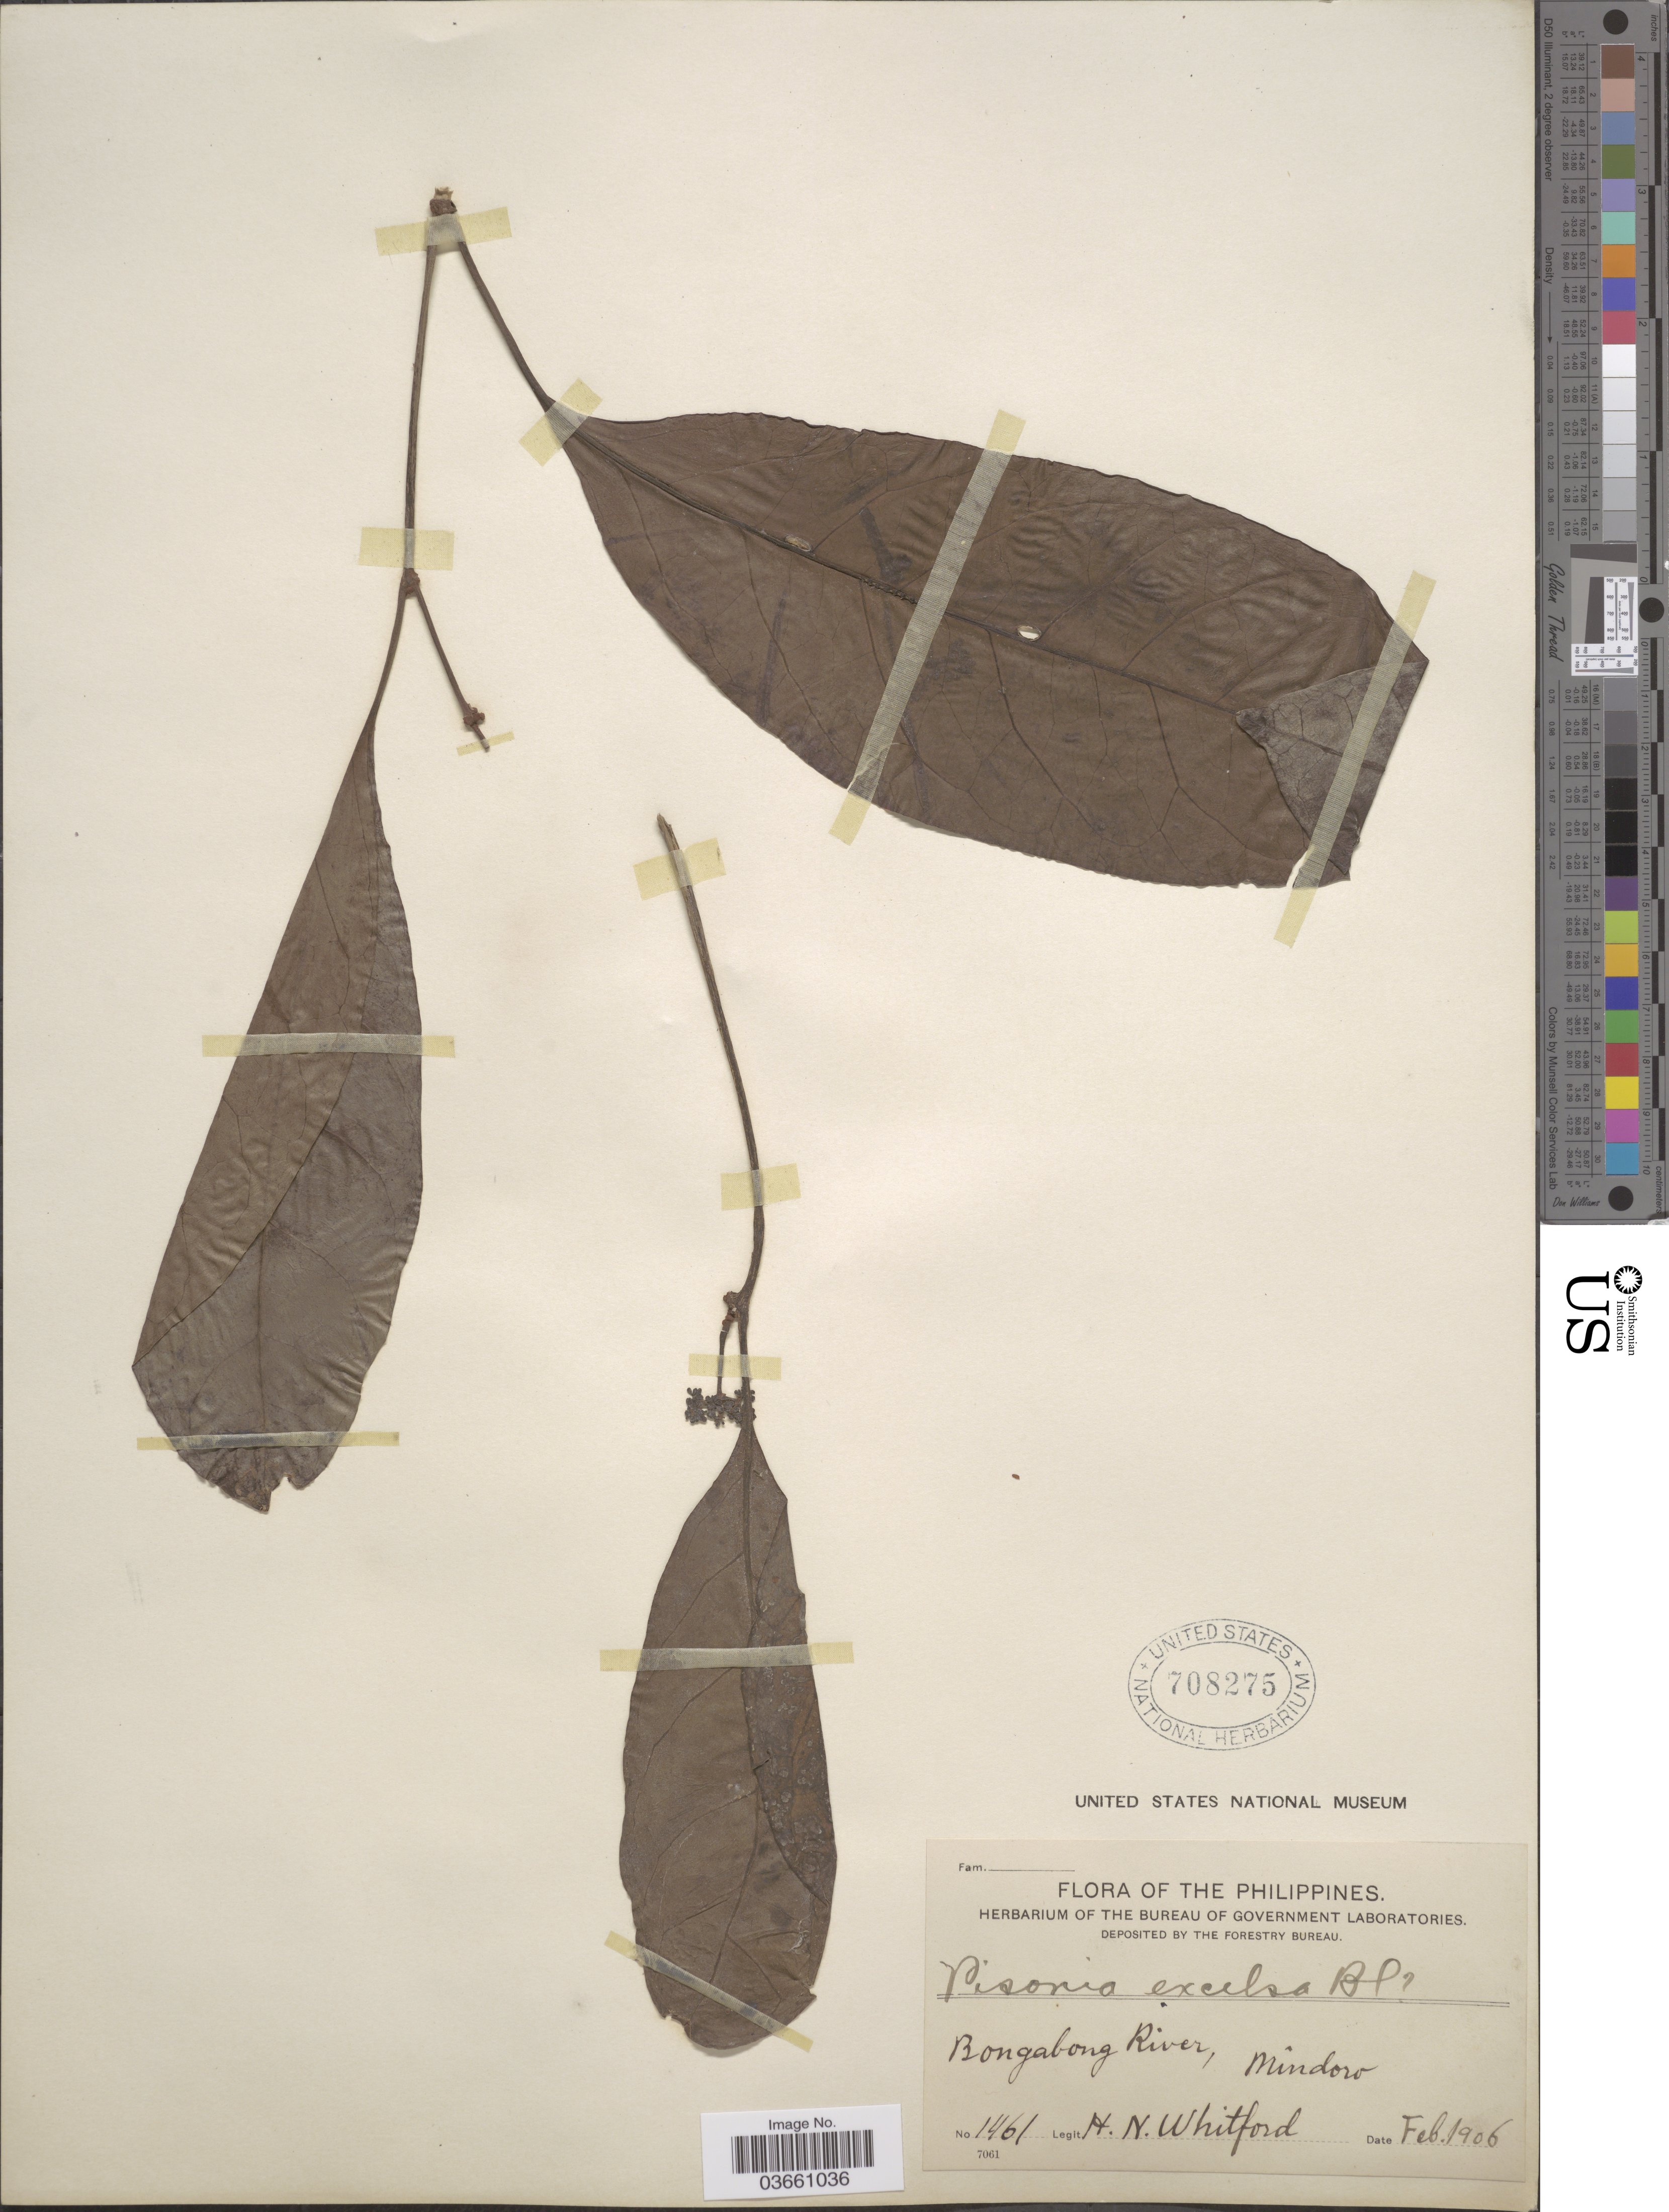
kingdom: Plantae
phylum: Tracheophyta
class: Magnoliopsida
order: Caryophyllales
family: Nyctaginaceae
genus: Pisonia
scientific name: Pisonia umbellifera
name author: (J.R. Forst. & G. Forst.) Seem.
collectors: H. N. Whitford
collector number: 1461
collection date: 1906-02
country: Philippines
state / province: Mimaropa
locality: Bongabong River, Mindoro.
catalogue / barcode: US 708275